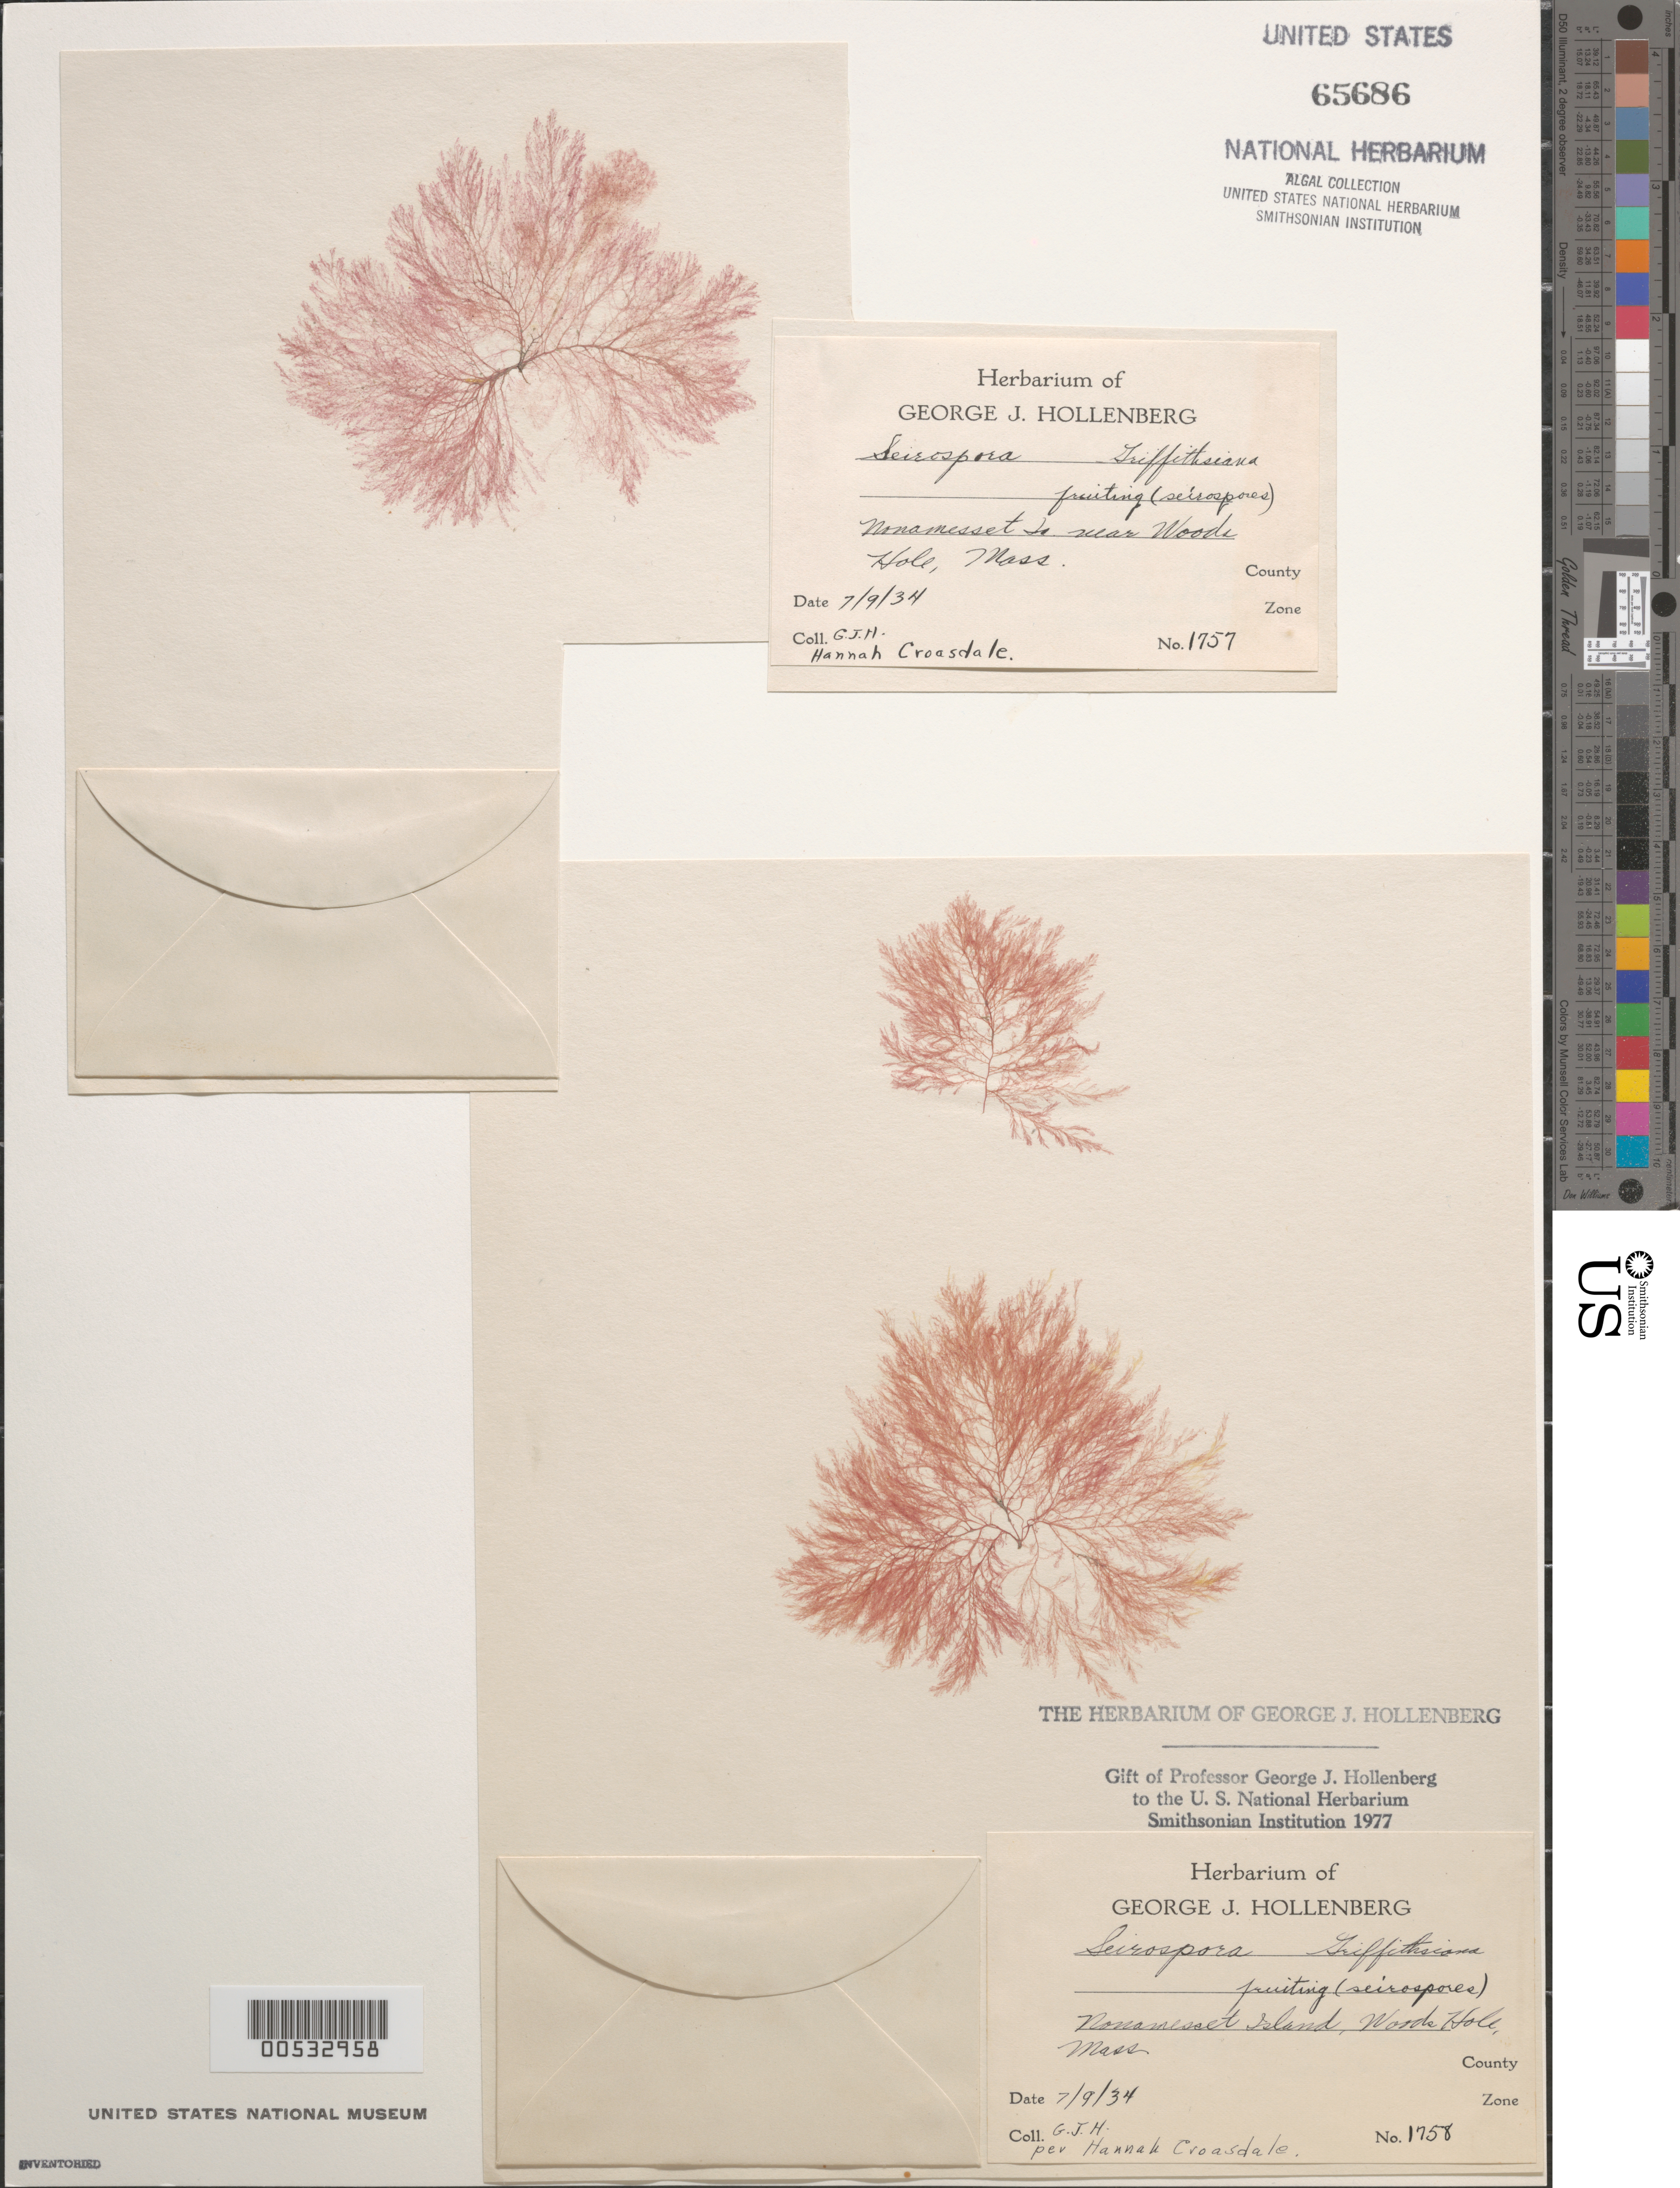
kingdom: Plantae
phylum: Rhodophyta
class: Florideophyceae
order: Ceramiales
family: Callithamniaceae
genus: Seirospora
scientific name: Seirospora interrupta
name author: (Sm.) F. Schmitz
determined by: Algae name updating Project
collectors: G. Hollenberg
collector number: GJH 1757 & GJH 1758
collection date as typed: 09 Jul 1934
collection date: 1934-07-09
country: United States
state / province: Massachusetts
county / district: Dukes County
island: Nonamesset Island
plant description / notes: From Hannah Croasdale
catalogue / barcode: US 65686